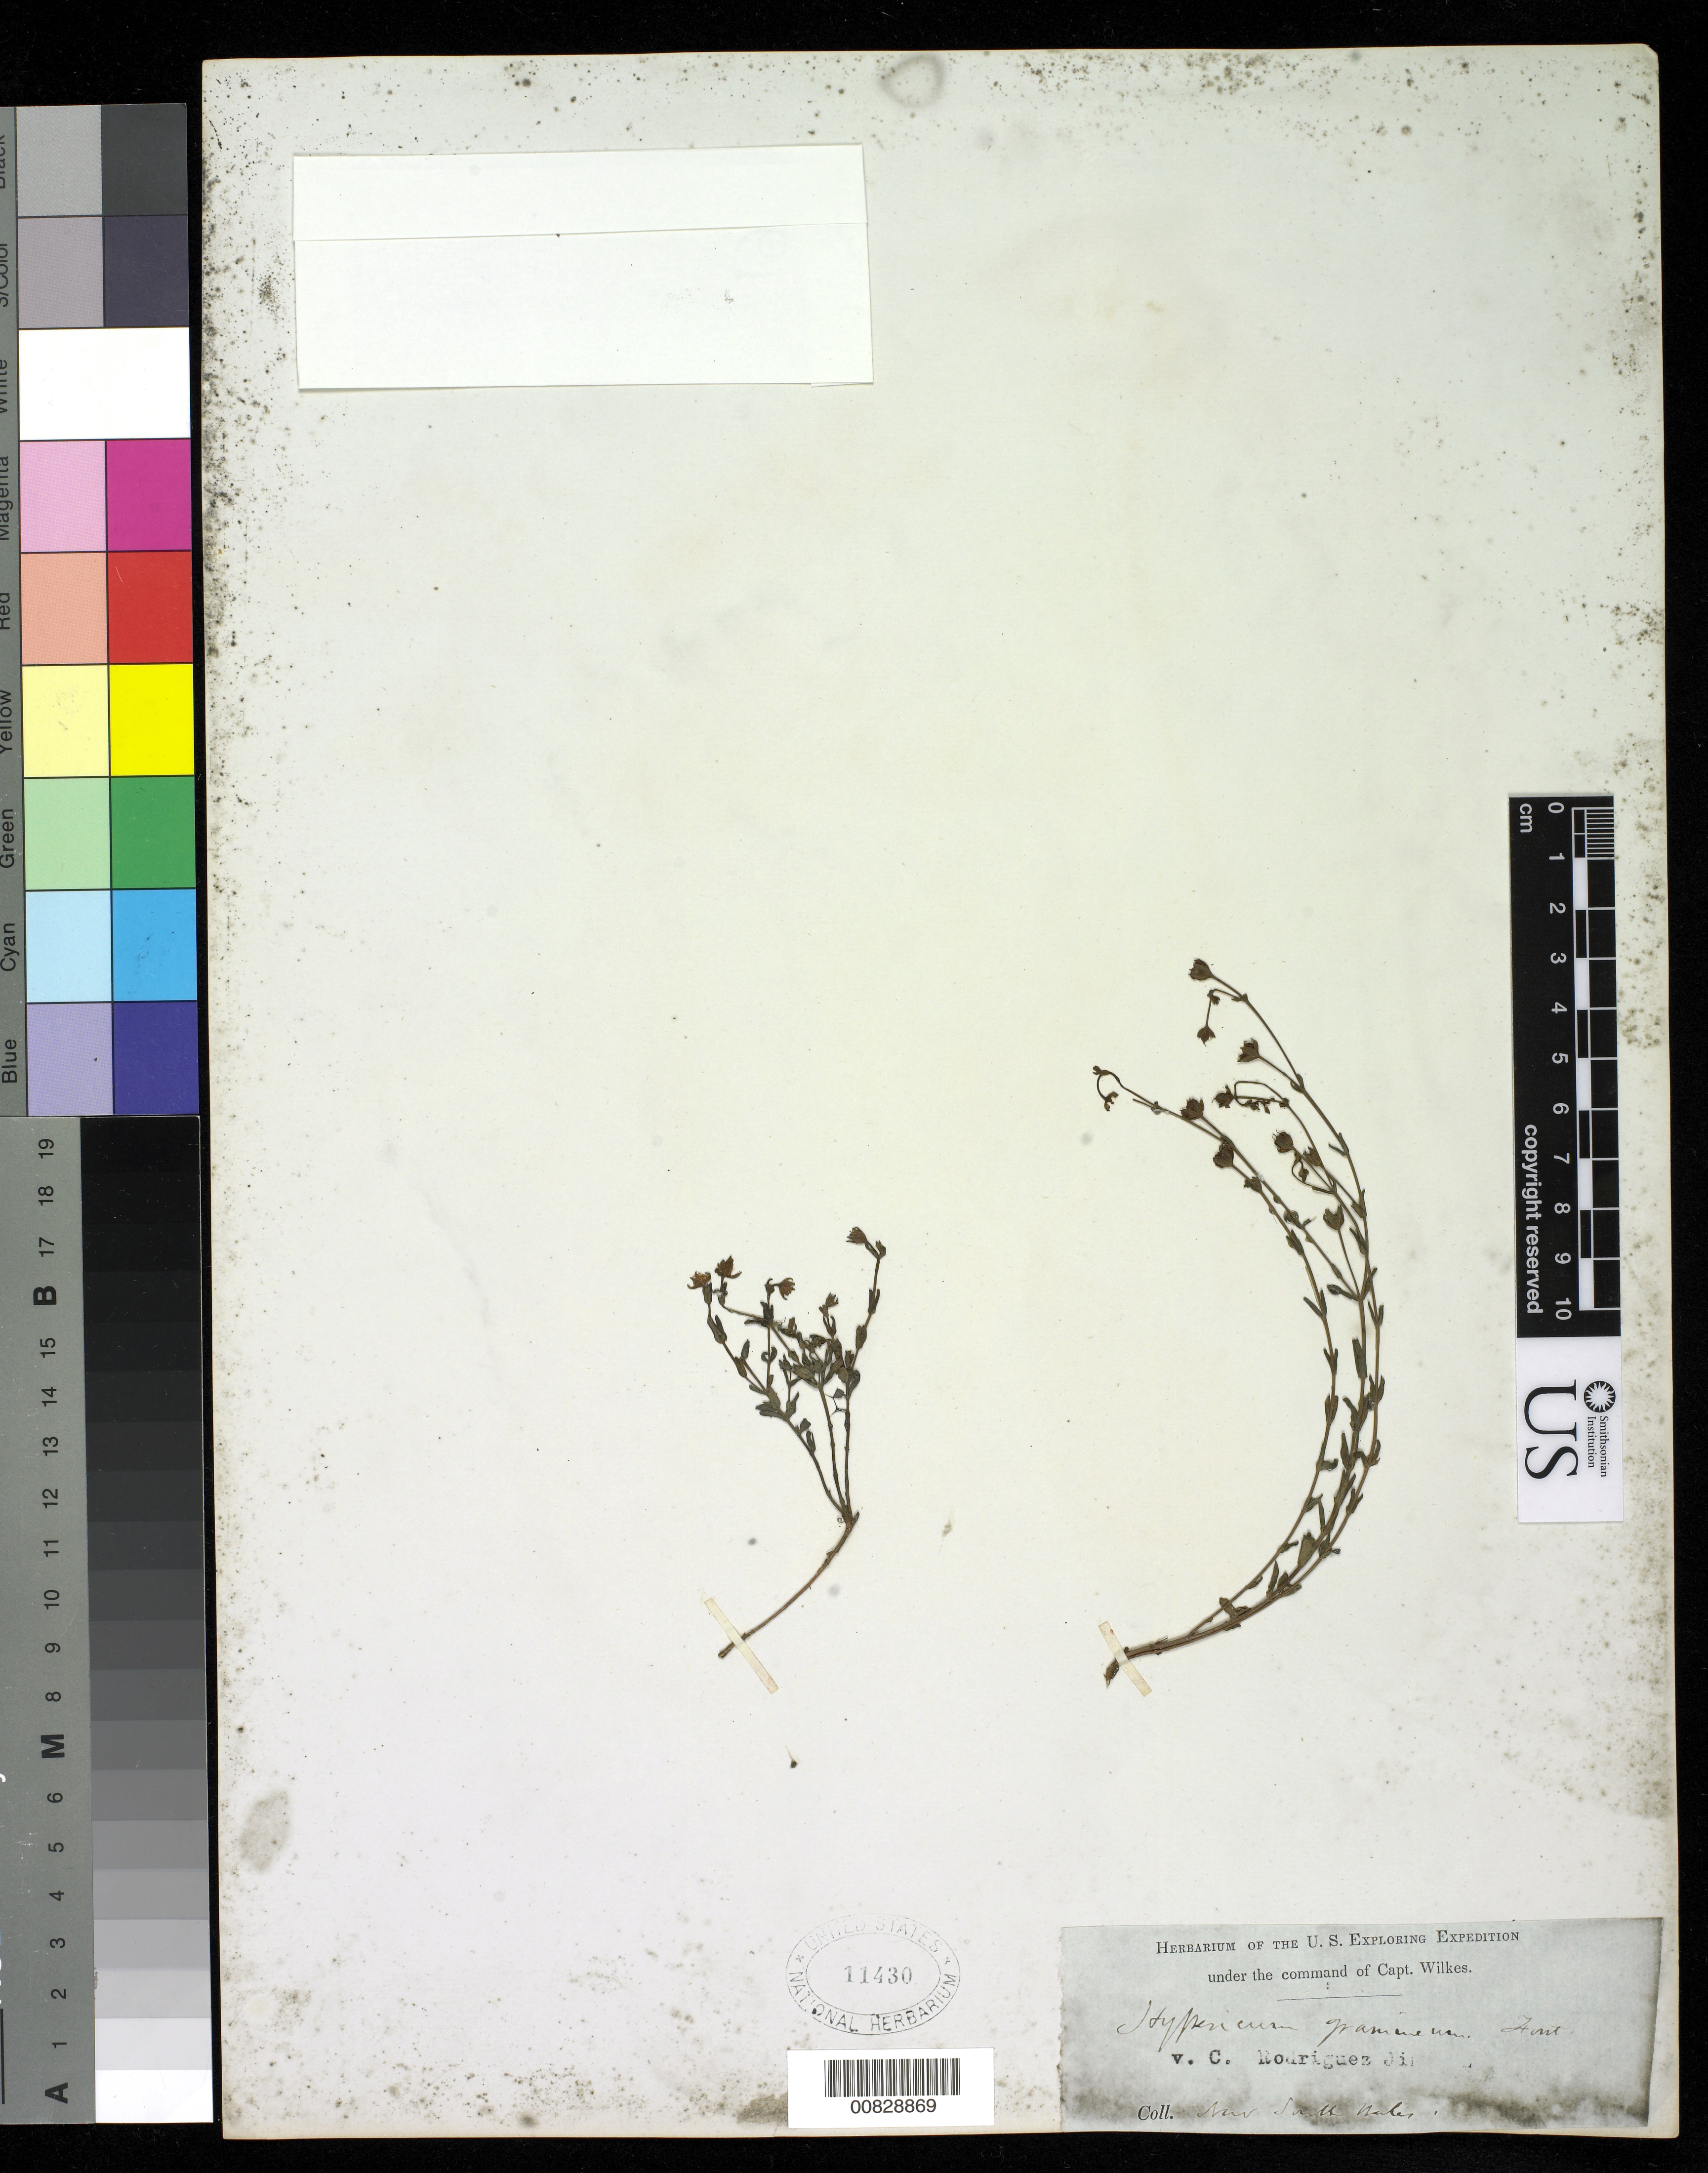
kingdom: Plantae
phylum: Tracheophyta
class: Magnoliopsida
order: Malpighiales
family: Hypericaceae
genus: Hypericum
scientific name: Hypericum gramineum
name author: G. Forst.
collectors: Wilkes Explor. Exped.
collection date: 1838/1842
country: Australia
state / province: New South Wales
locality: New South Wales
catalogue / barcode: US 11430